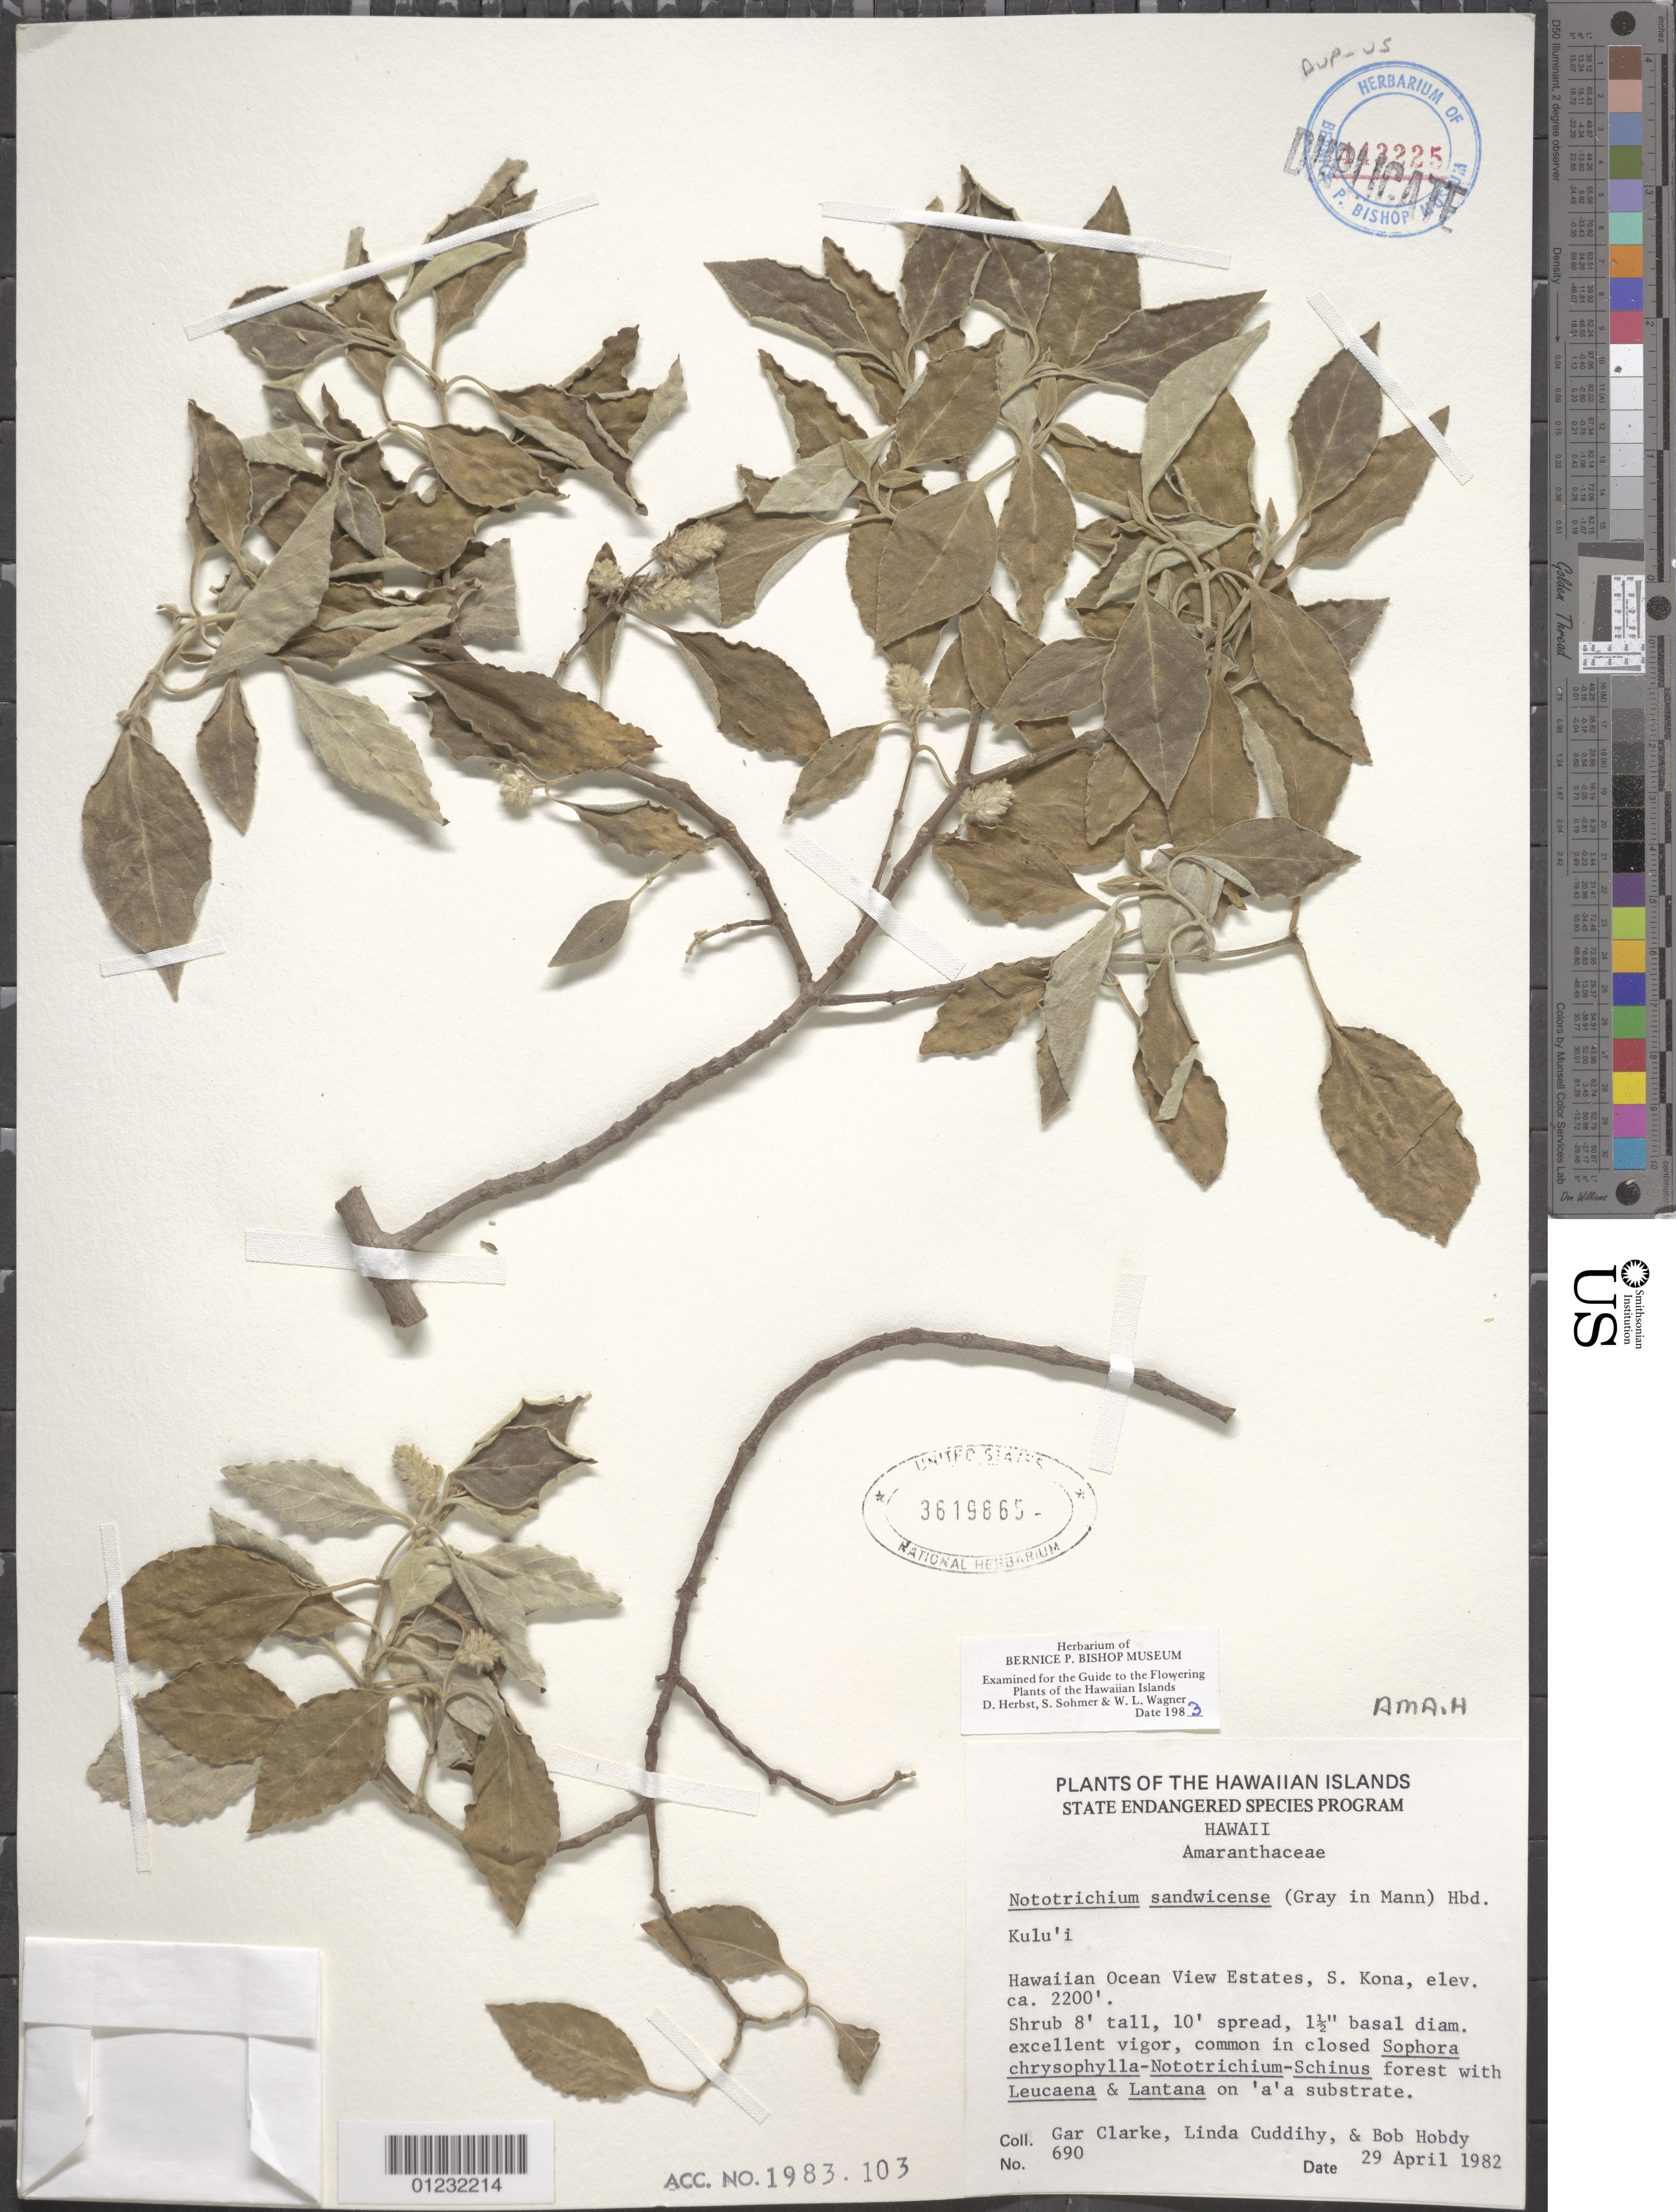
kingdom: Plantae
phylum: Tracheophyta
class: Magnoliopsida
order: Caryophyllales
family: Amaranthaceae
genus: Achyranthes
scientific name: Achyranthes sandwicensis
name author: (A. Gray) Di Vincenzo et al.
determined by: Wagner, W. L., (BOT), Smithsonian Institution - National Museum of Natural History (UNITED STATES)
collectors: G. Clarke, L. Cuddihy & B. Hobdy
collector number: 690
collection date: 1982-04-29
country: United States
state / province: Hawaii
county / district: Hawaii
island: Hawaii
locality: Hawaiian Ocean View Estates, S. Kona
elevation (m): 671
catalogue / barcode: US 3619865